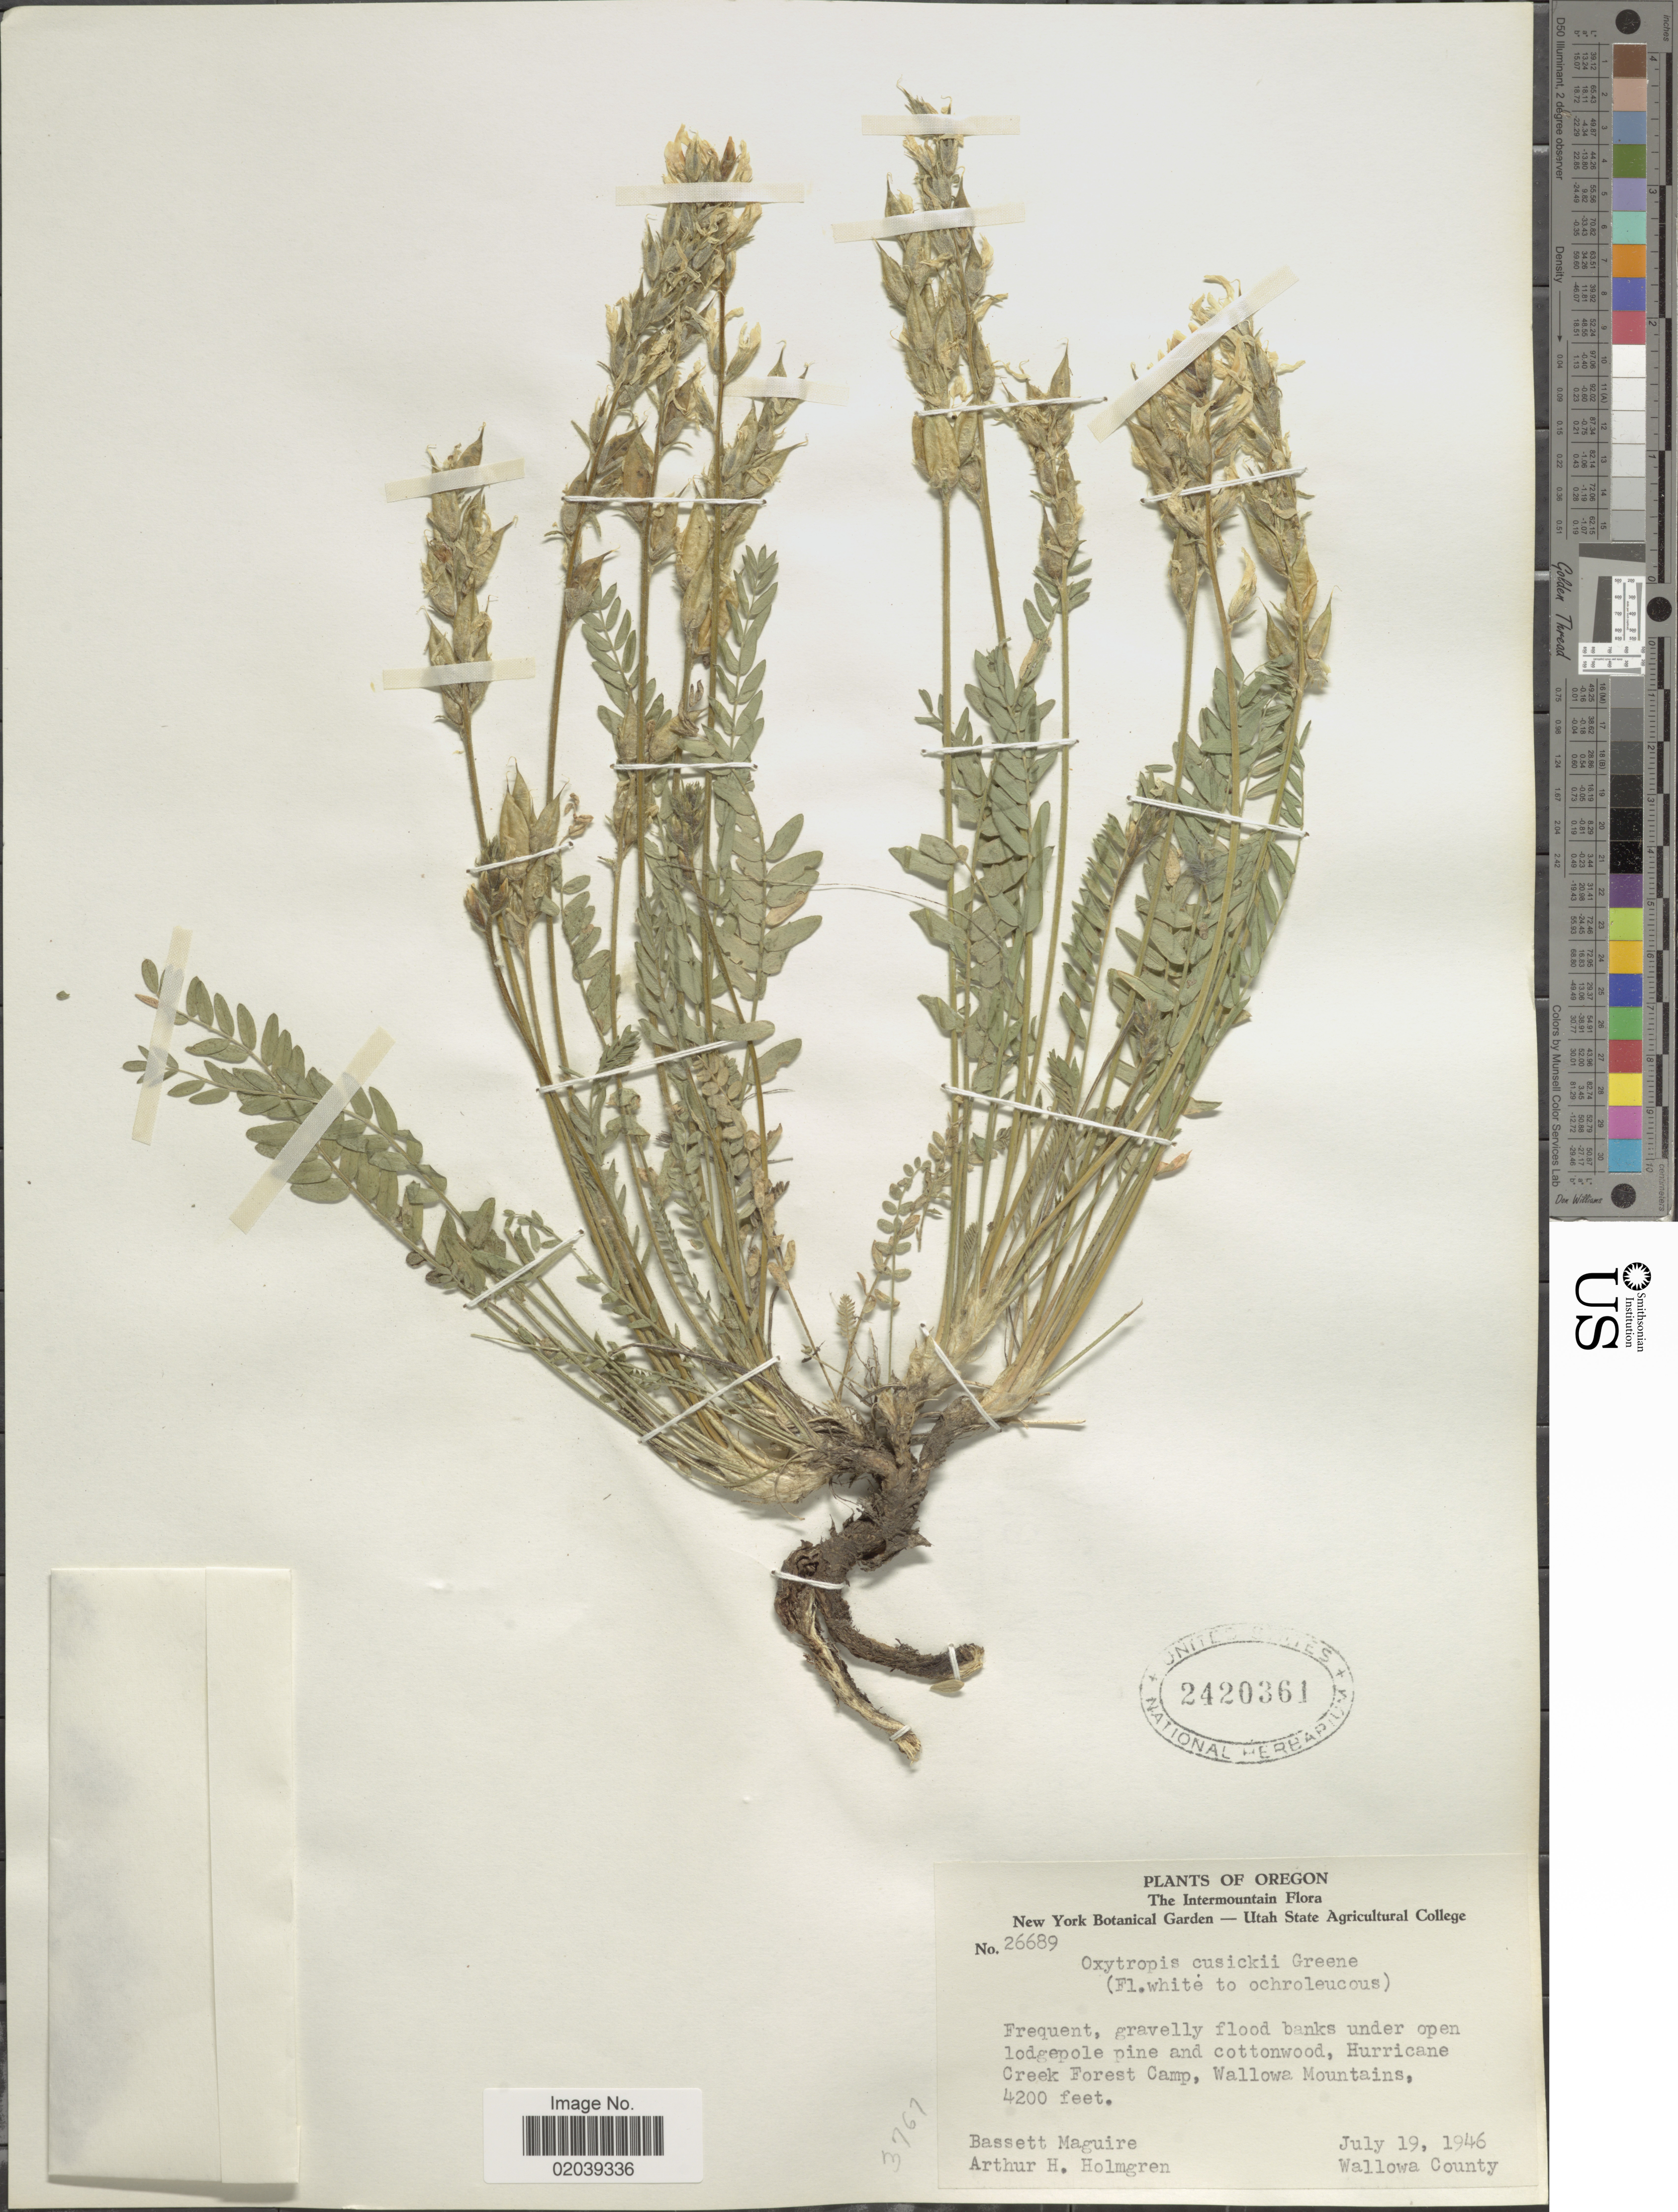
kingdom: Plantae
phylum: Tracheophyta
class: Magnoliopsida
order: Fabales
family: Fabaceae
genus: Oxytropis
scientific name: Oxytropis campestris var. cusickii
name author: (Greenm.) Barneby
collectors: B. Maguire & A. H. Holmgren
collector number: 26689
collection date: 1946-07-19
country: United States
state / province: Oregon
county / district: Wallowa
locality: The Intermountain. Hurricane Creek Forest Camp, Wallowa Mountains, Wallowa County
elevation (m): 1280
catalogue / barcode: US 2420361